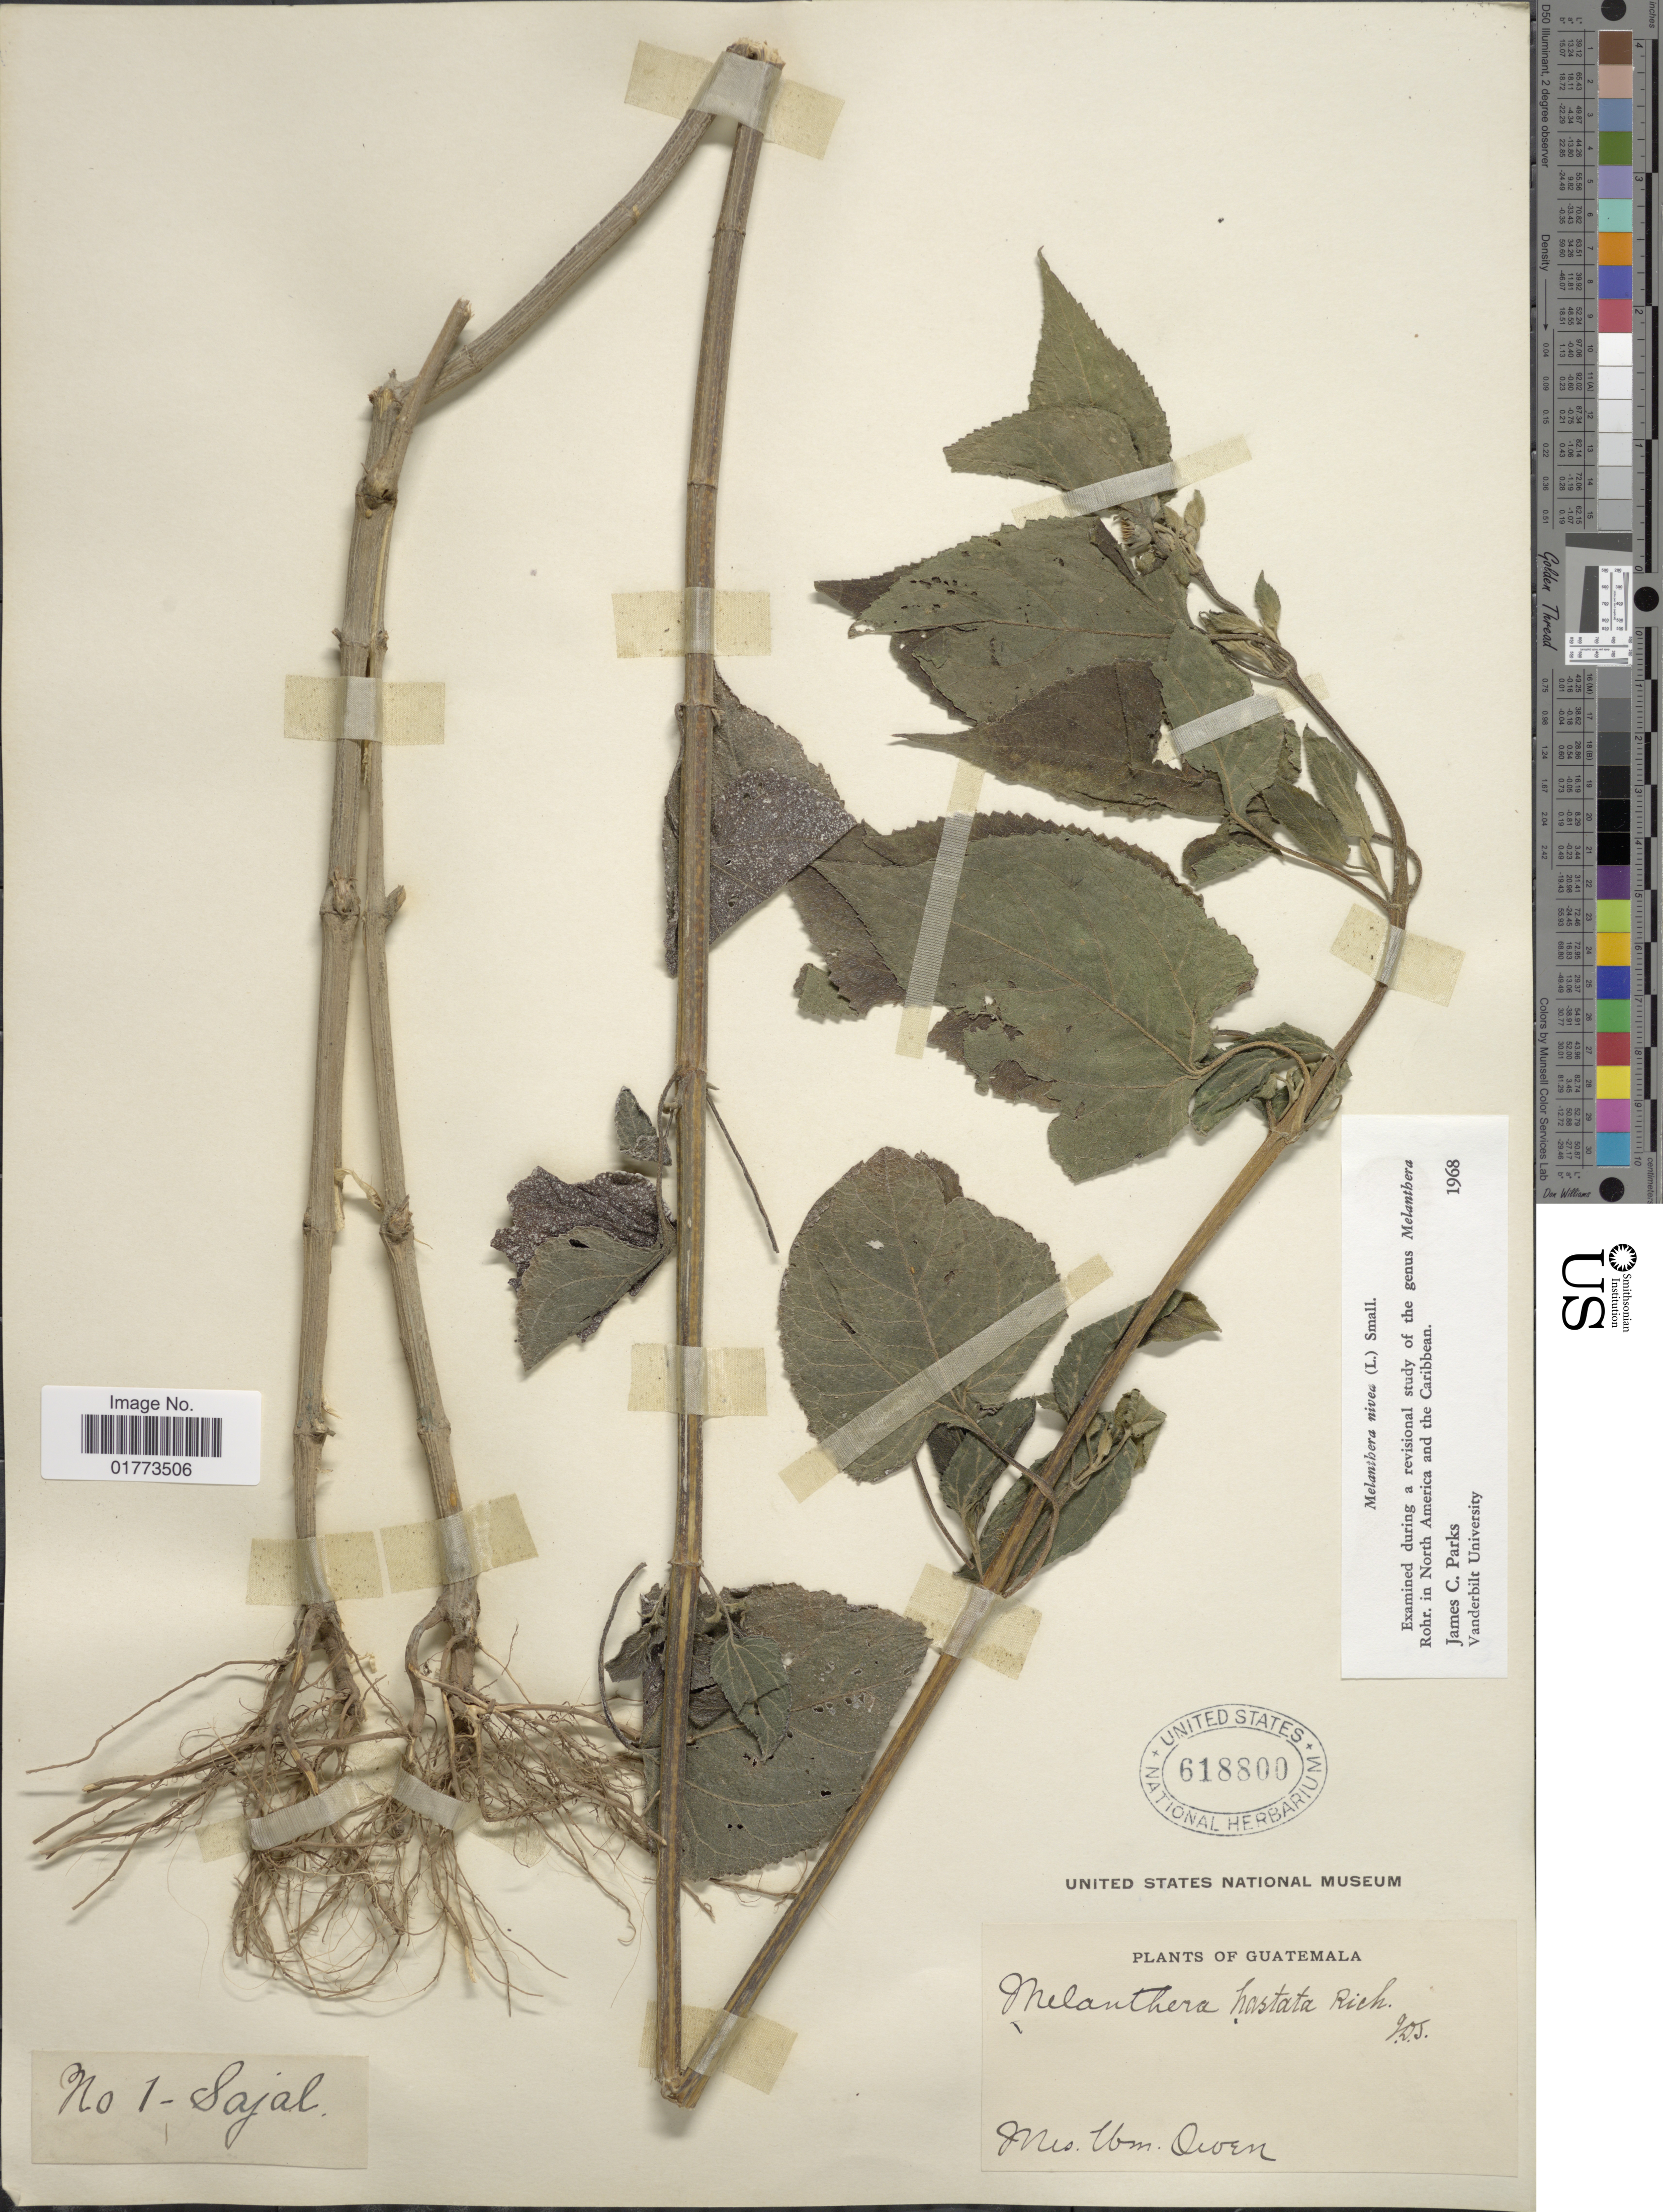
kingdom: Plantae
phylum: Tracheophyta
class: Magnoliopsida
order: Asterales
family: Asteraceae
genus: Melanthera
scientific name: Melanthera nivea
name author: (L.) Small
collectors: W. Owen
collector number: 1?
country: Guatemala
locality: Sajal [unsure placement]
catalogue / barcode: US 618800